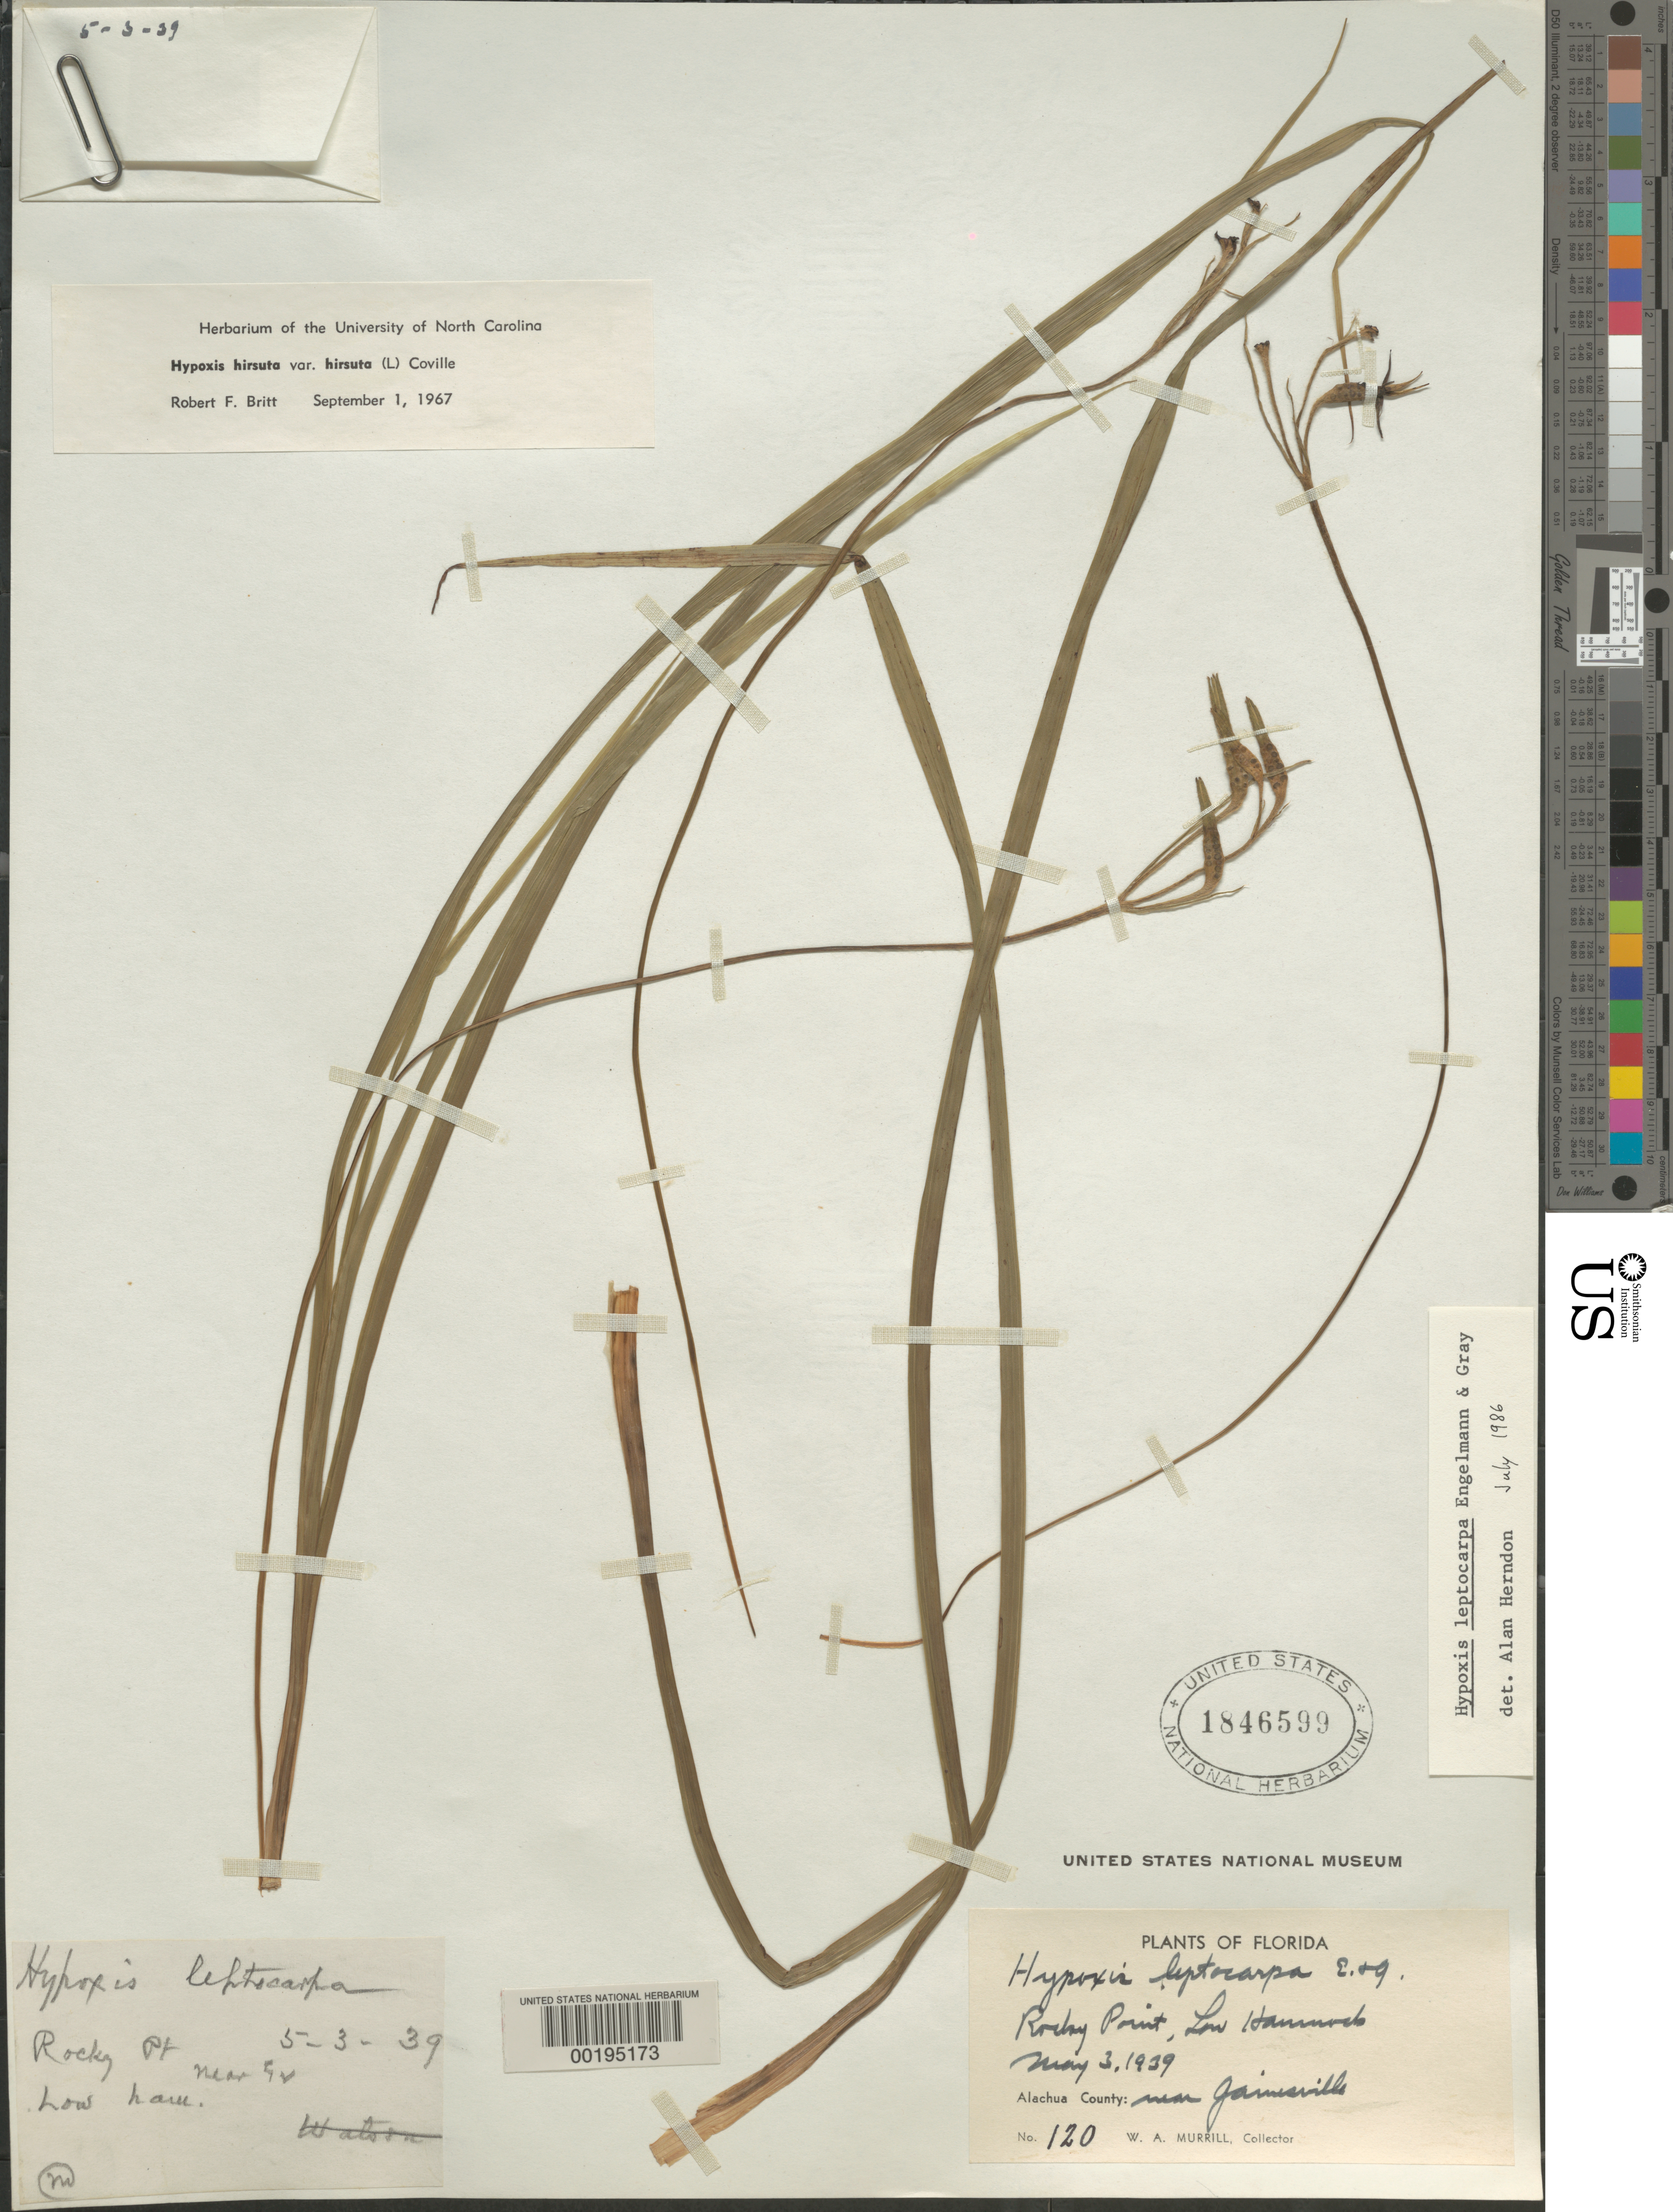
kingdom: Plantae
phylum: Tracheophyta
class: Liliopsida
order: Asparagales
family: Hypoxidaceae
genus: Hypoxis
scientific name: Hypoxis leptocarpa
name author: (Engelm. & A. Gray) Small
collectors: W. A. Murrill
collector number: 120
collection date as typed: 03 May 1939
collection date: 1939-05-03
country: United States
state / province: Florida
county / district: Alachua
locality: Rocky point near gainesville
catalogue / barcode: US 1846599